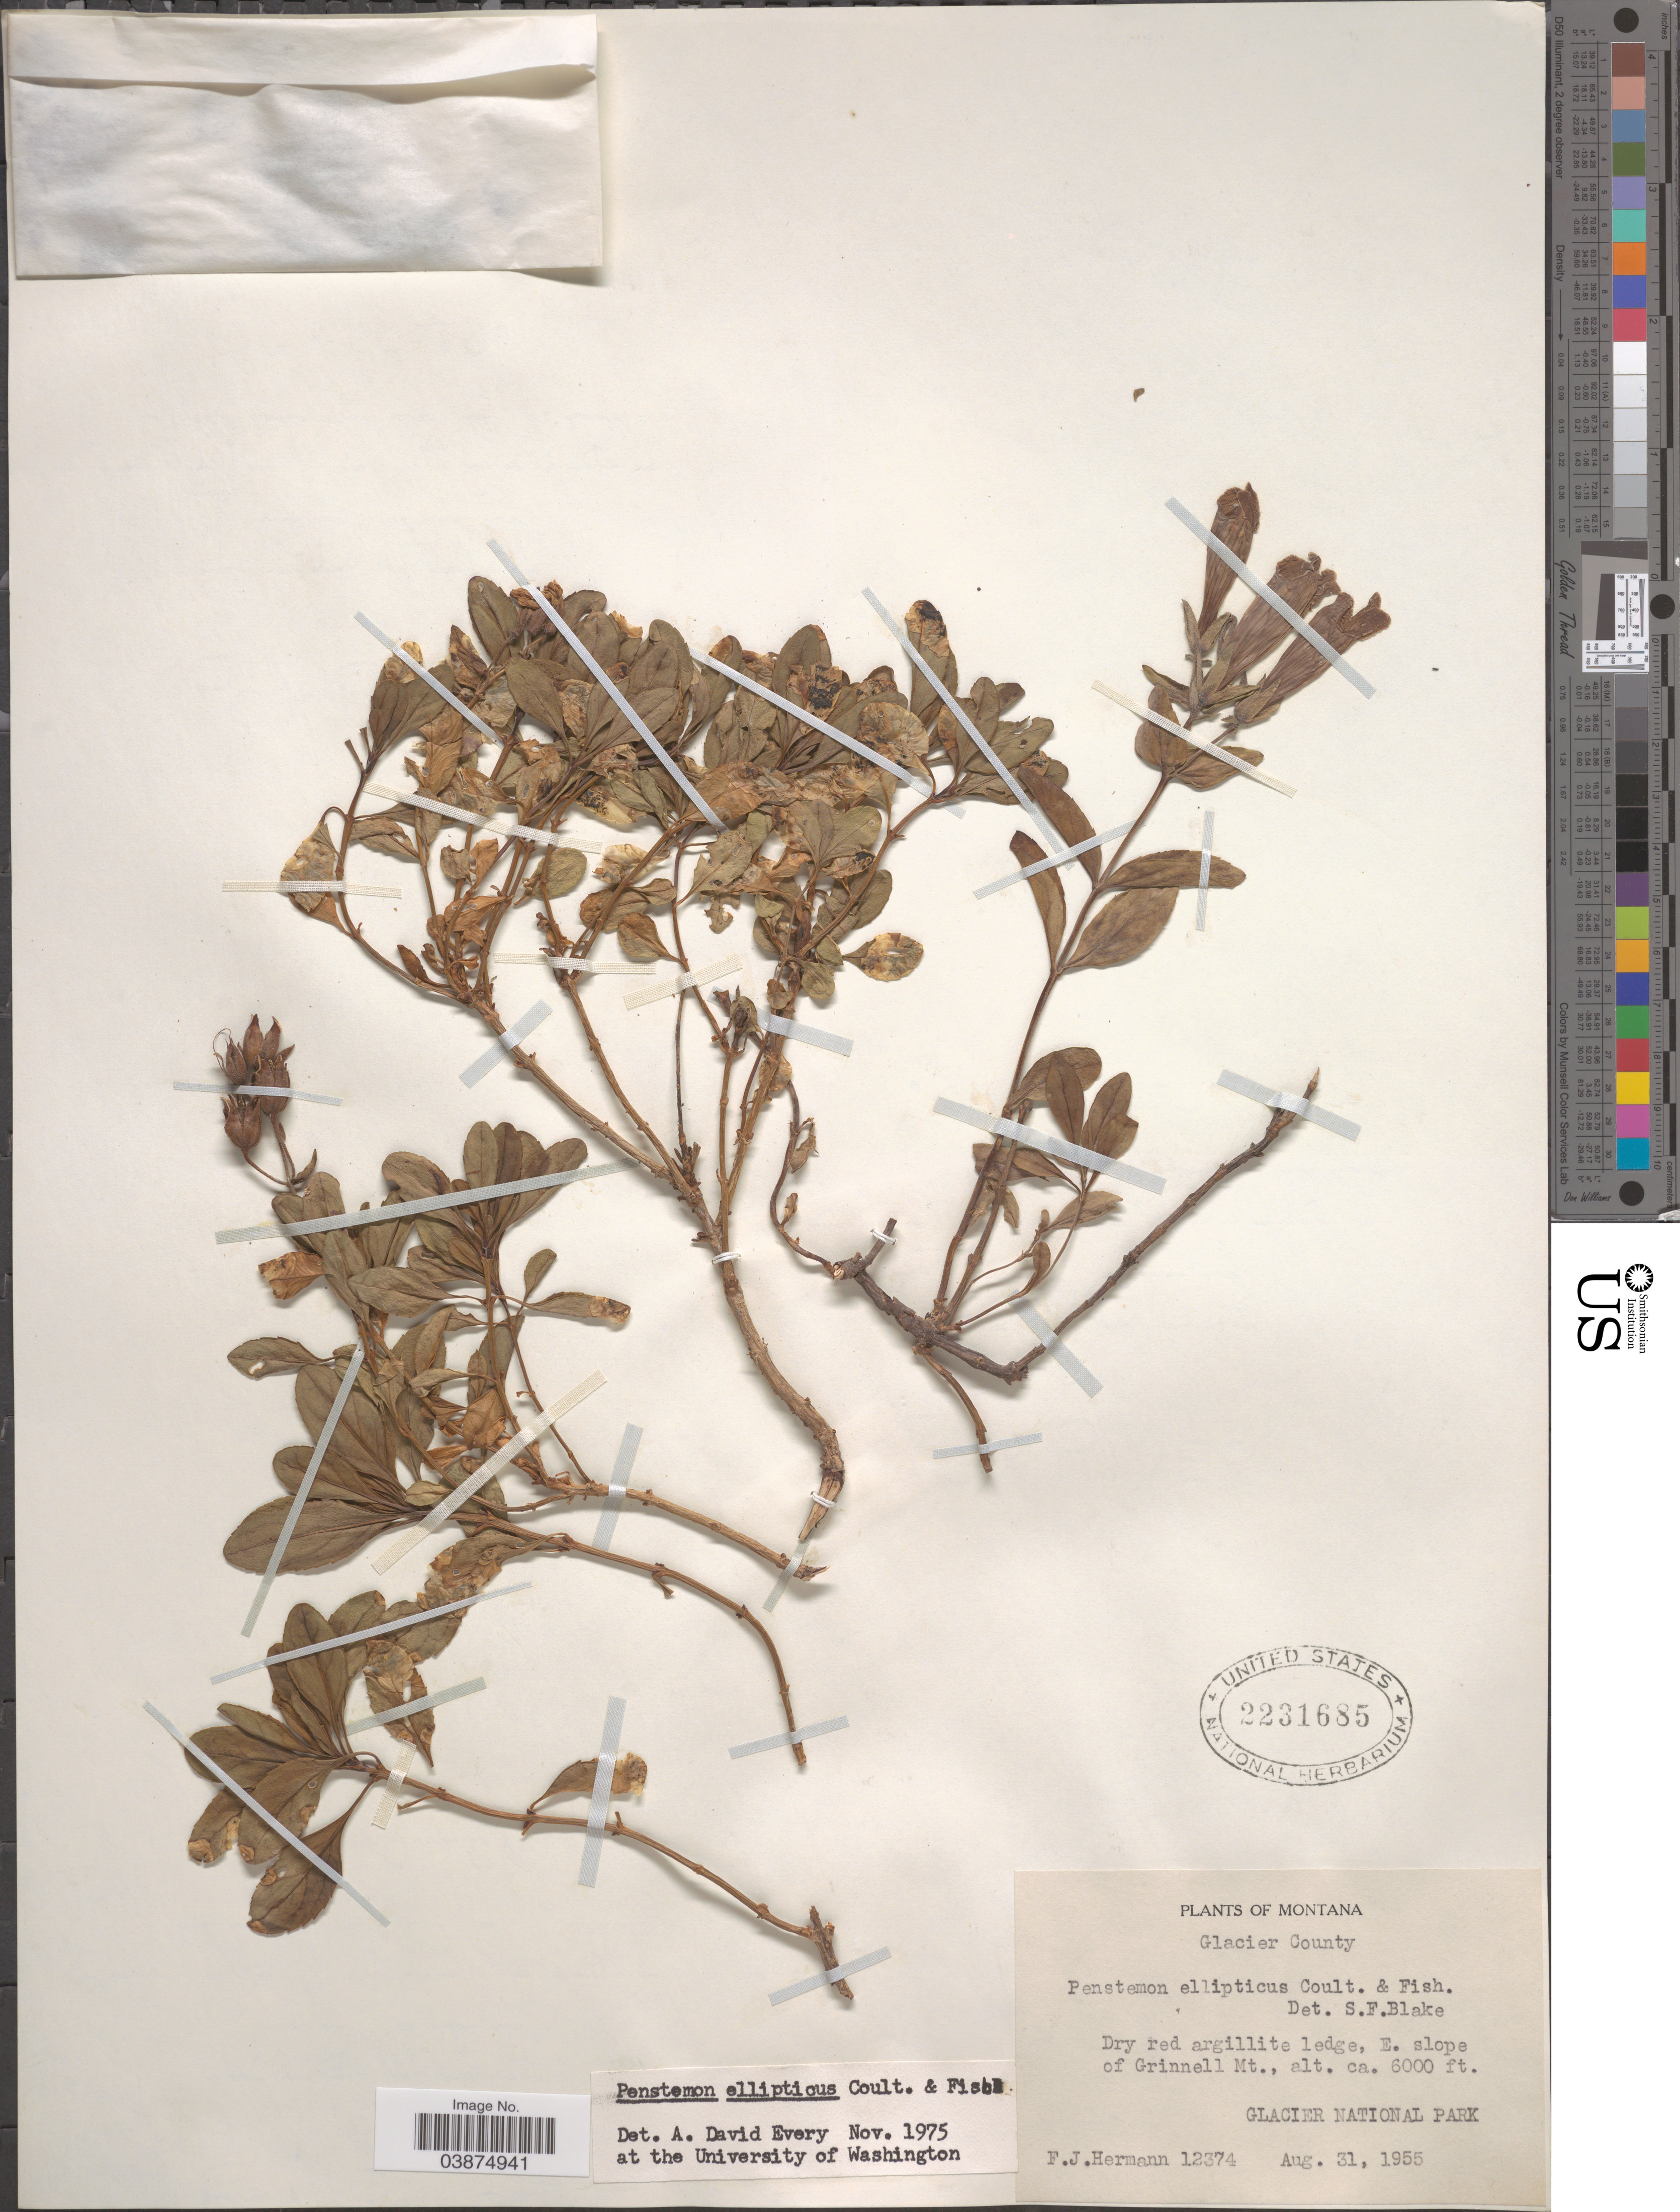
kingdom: Plantae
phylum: Tracheophyta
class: Magnoliopsida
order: Lamiales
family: Plantaginaceae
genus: Penstemon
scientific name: Penstemon ellipticus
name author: Greene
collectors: F. J. Hermann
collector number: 12374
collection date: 1955-08-31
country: United States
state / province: Montana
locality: Glacier County. E. slope of Grinnell Mt. Glacier National Park.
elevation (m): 1829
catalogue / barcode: US 2231685